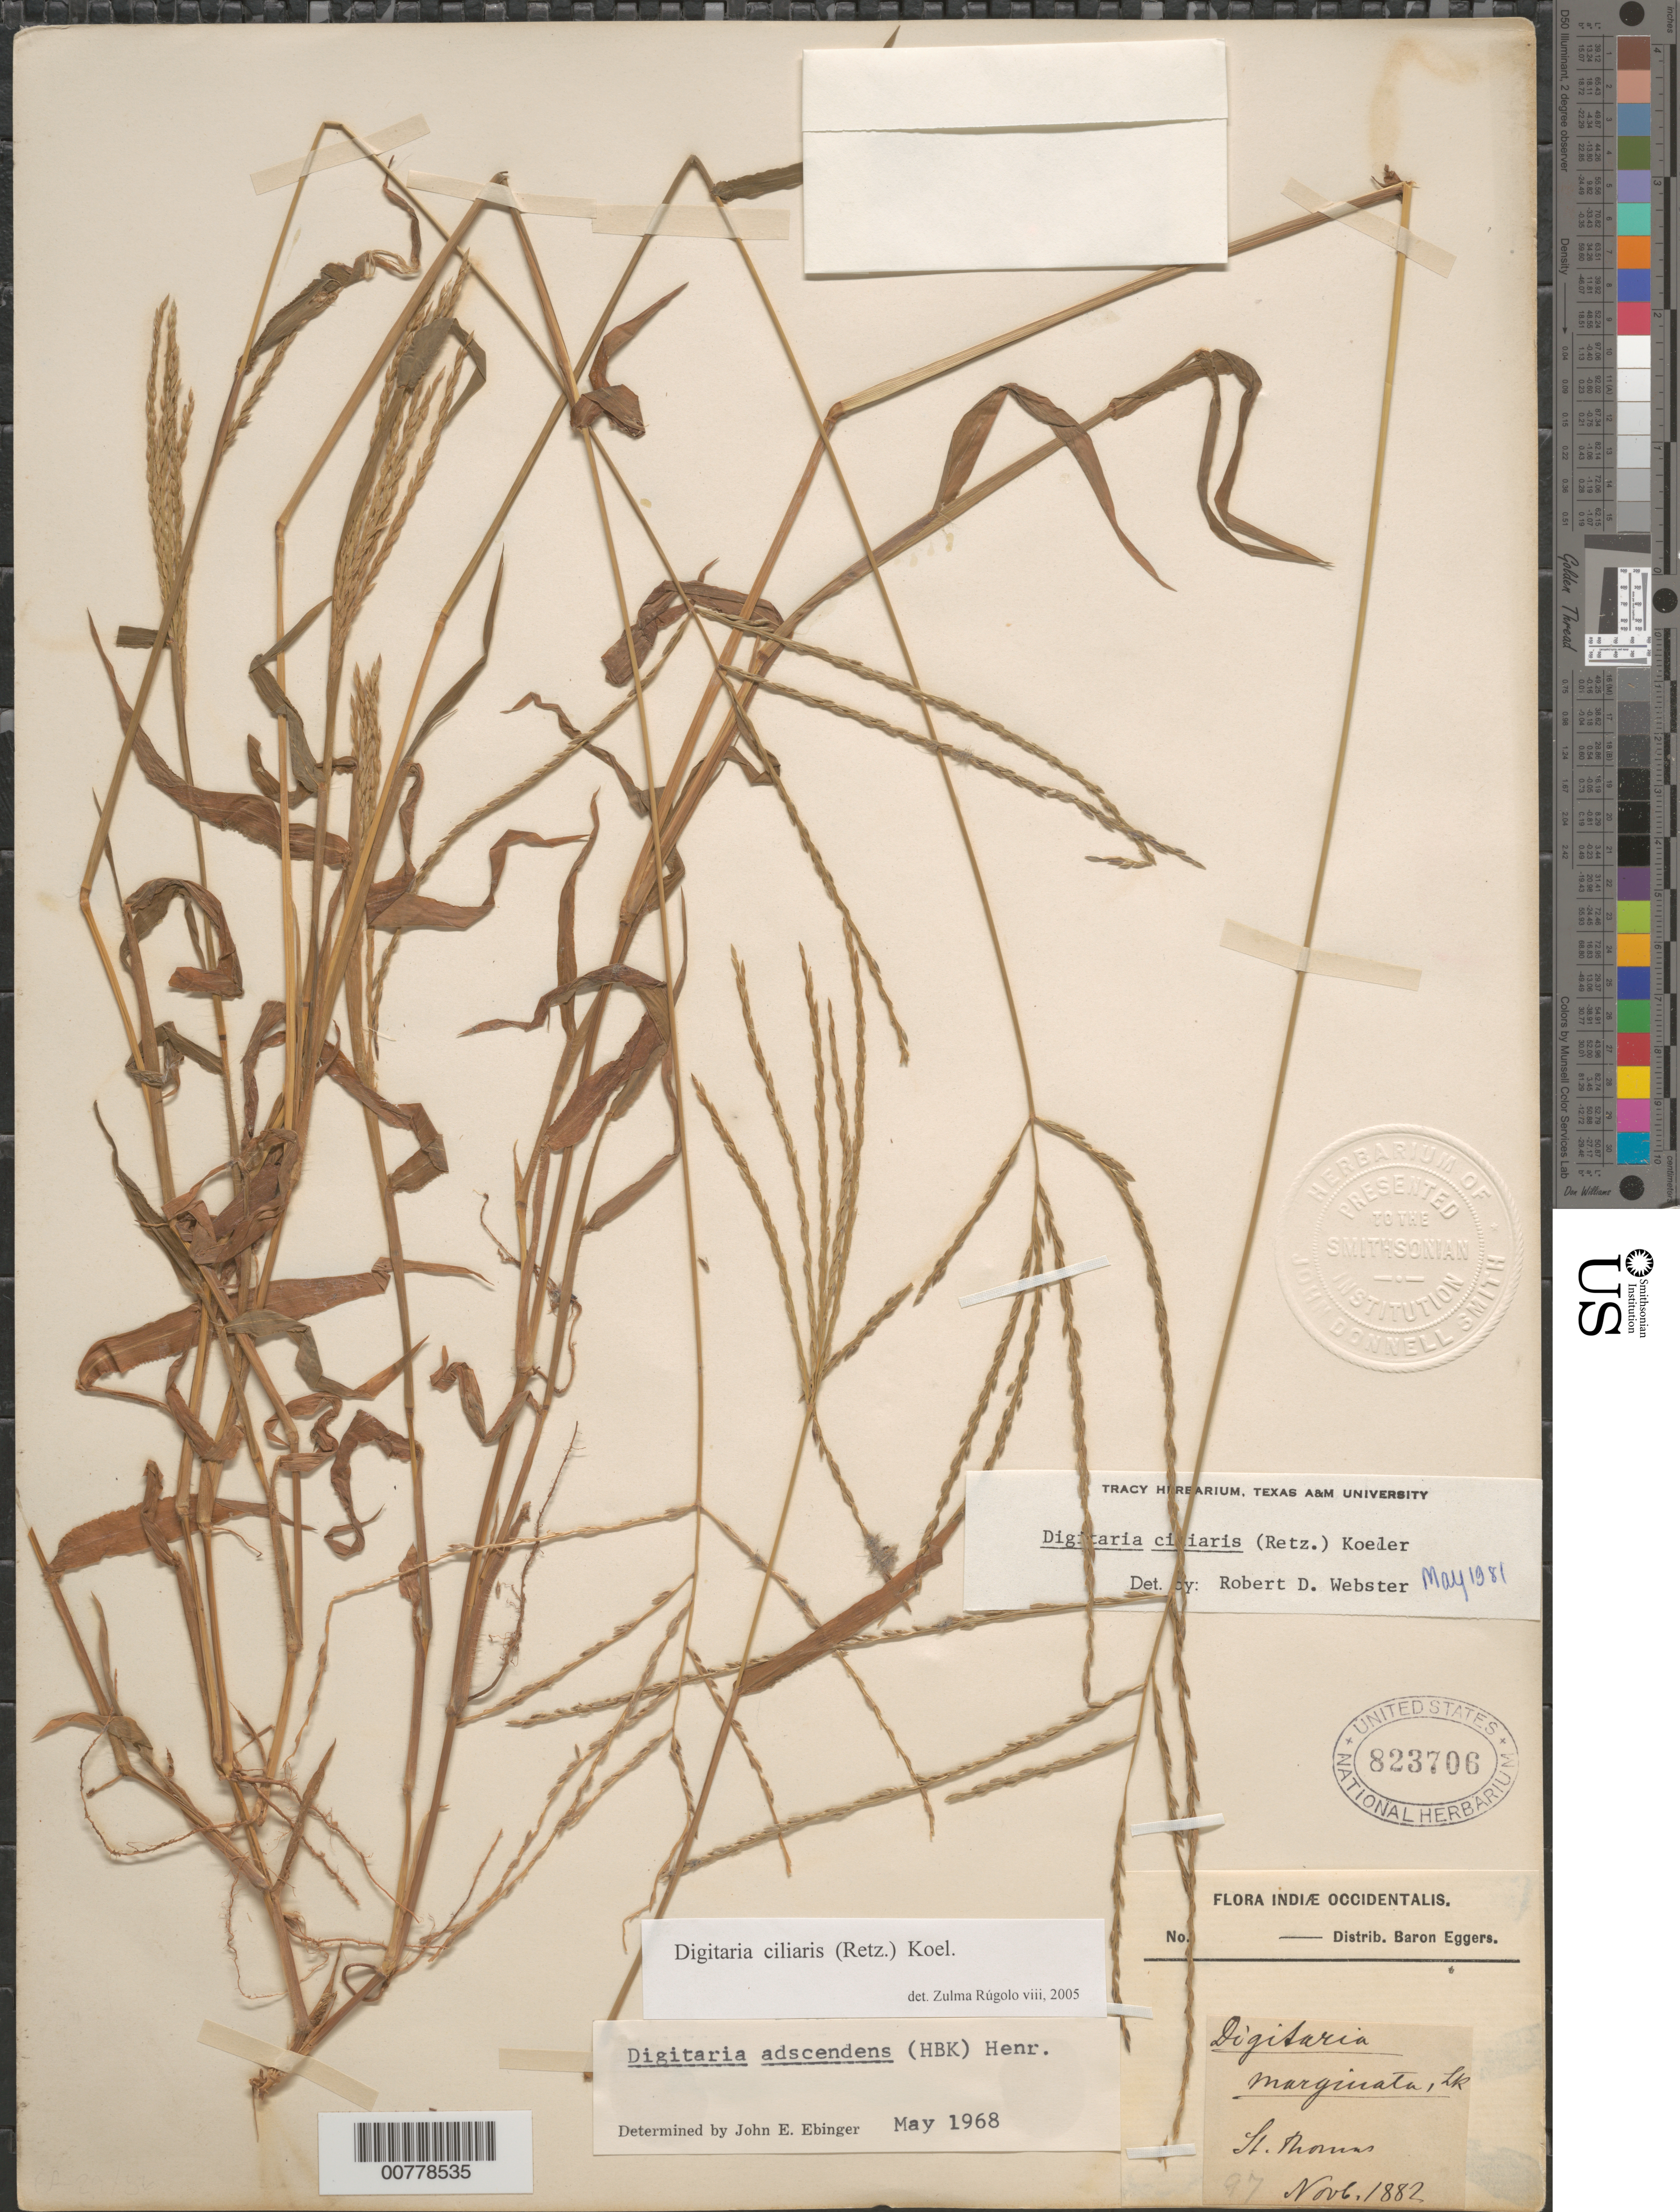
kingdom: Plantae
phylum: Tracheophyta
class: Liliopsida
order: Poales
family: Poaceae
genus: Digitaria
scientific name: Digitaria ciliaris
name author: (Retz.) Koeler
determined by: Webster, Robert D.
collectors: H. F. A. von Eggers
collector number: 422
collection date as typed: Nov 1882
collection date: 1882-11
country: U.S. Virgin Islands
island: St. Thomas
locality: St. Thomas.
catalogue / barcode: US 823706